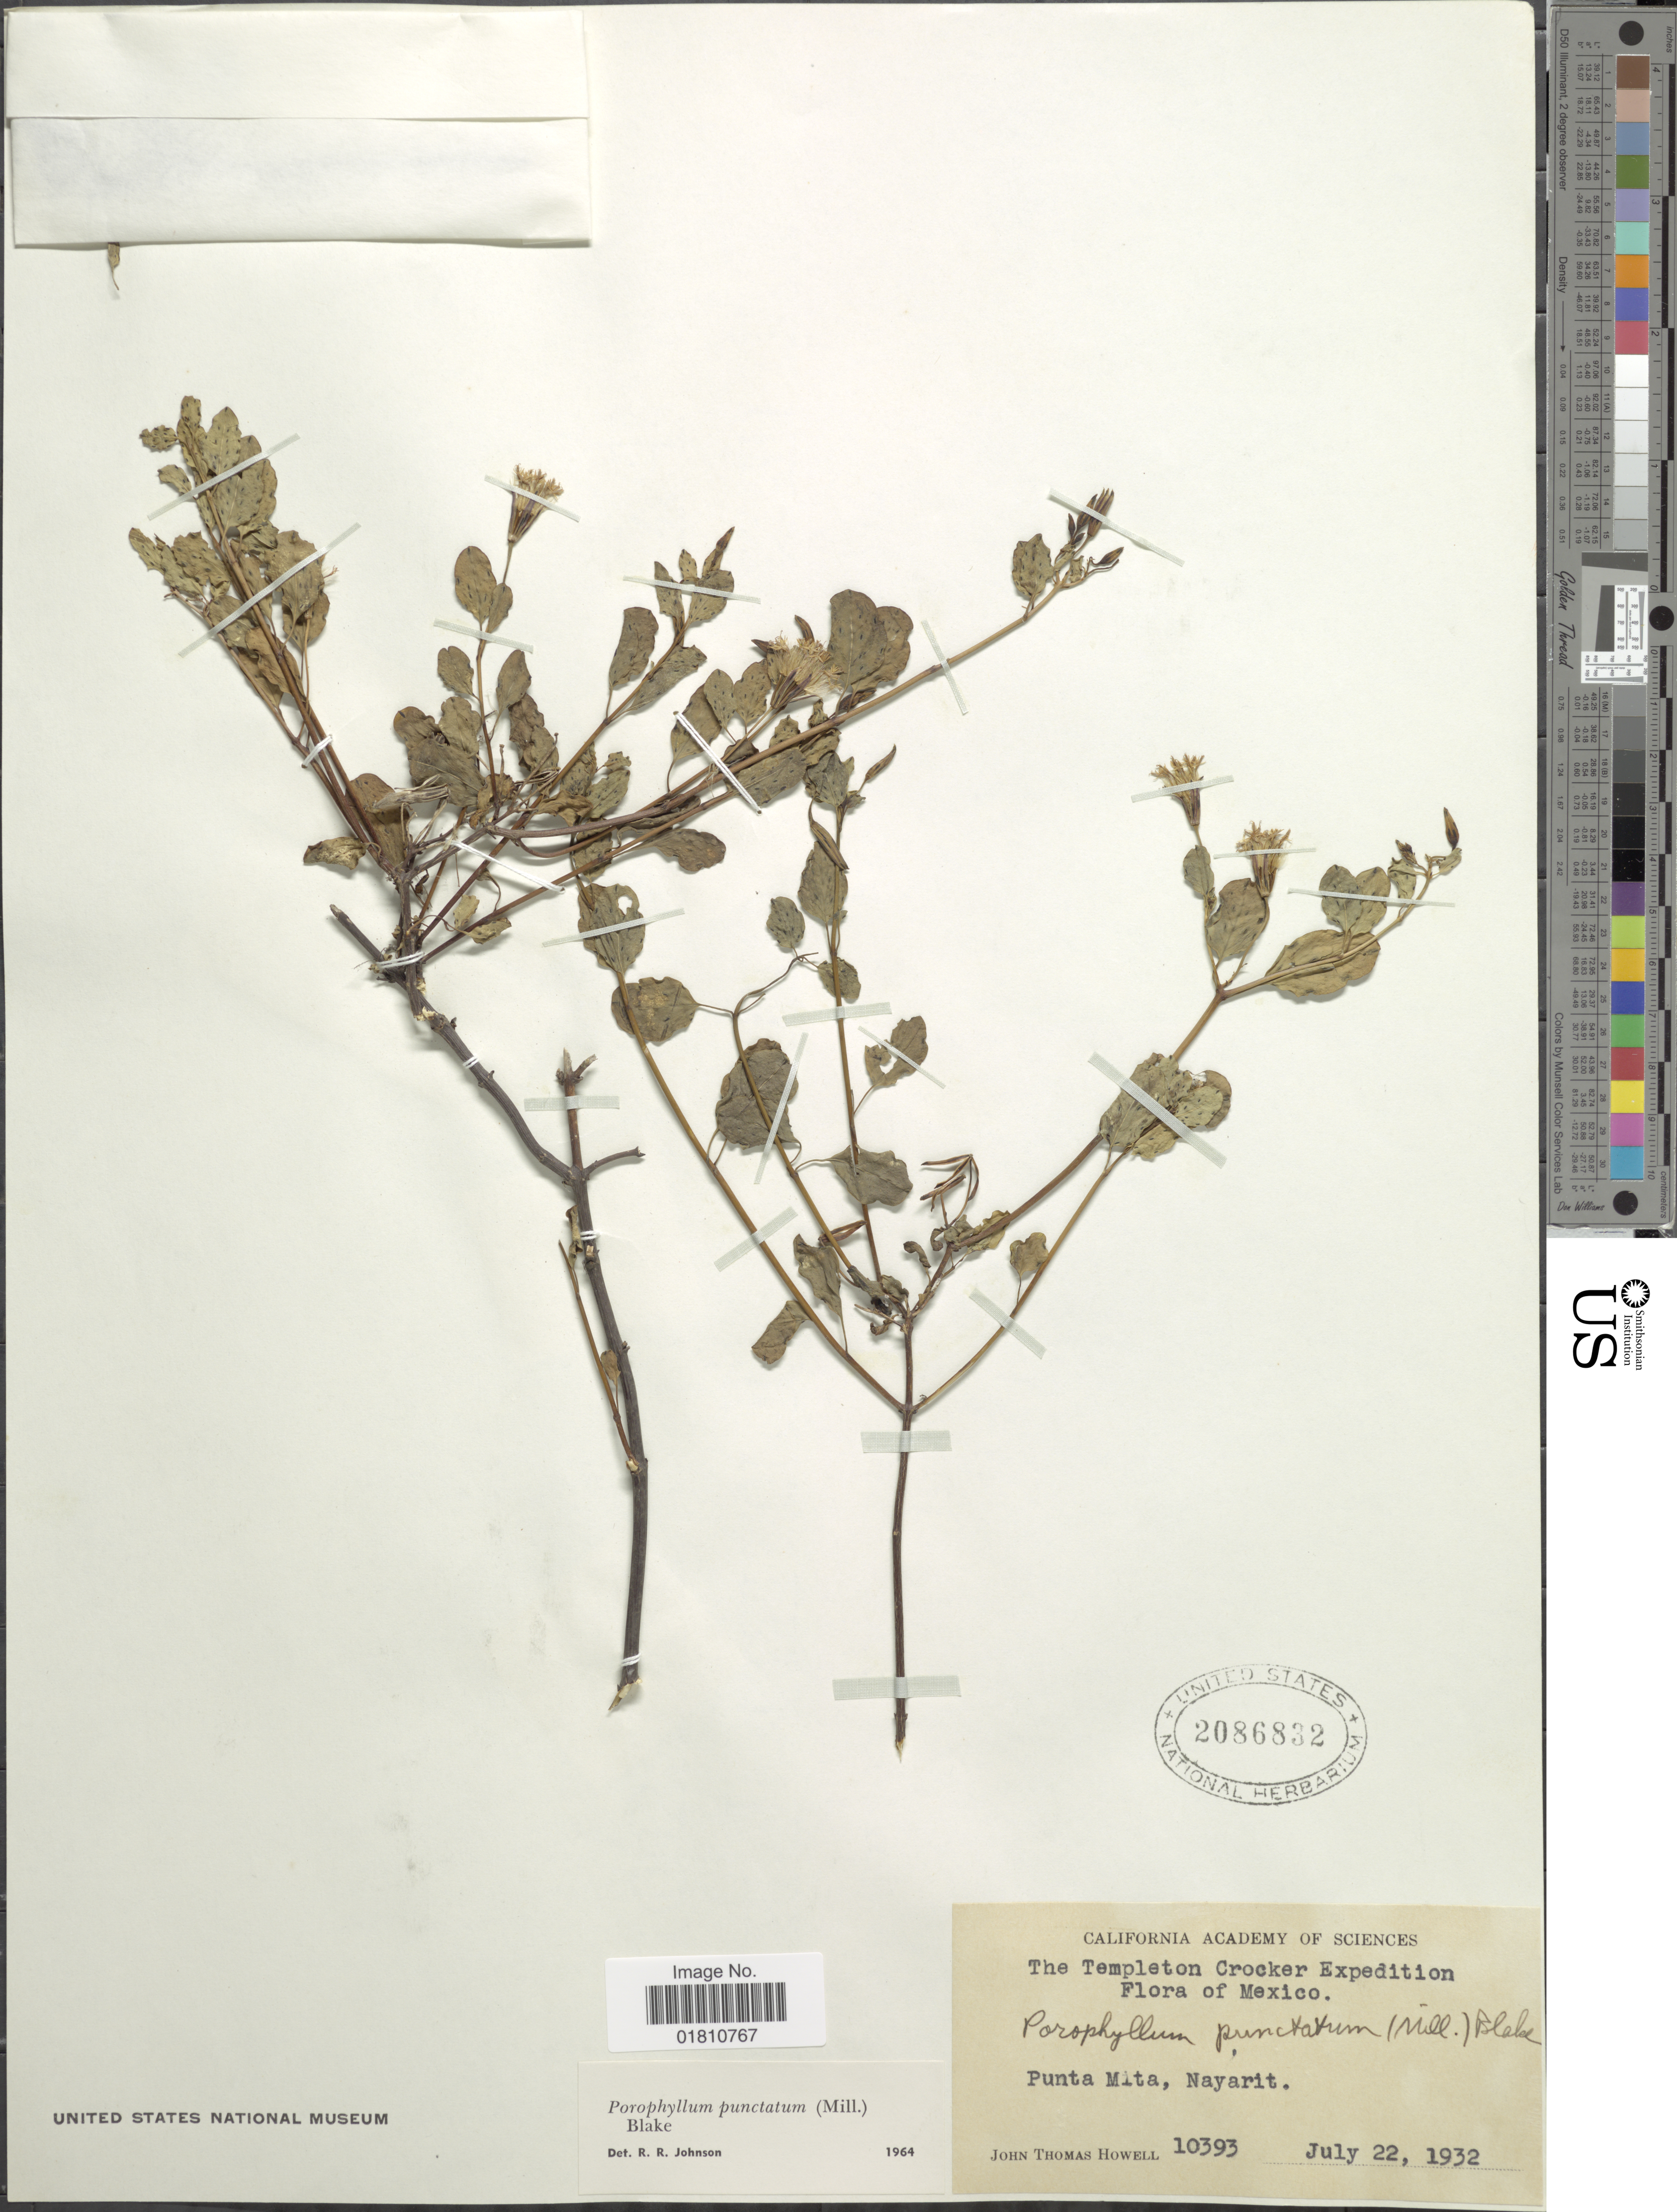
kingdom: Plantae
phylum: Tracheophyta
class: Magnoliopsida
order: Asterales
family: Asteraceae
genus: Porophyllum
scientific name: Porophyllum punctatum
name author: (Mill.) S.F. Blake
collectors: J. T. Howell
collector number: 10393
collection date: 1932-07-22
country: Mexico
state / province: Nayarit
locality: Punta Mita.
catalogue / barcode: US 2086832